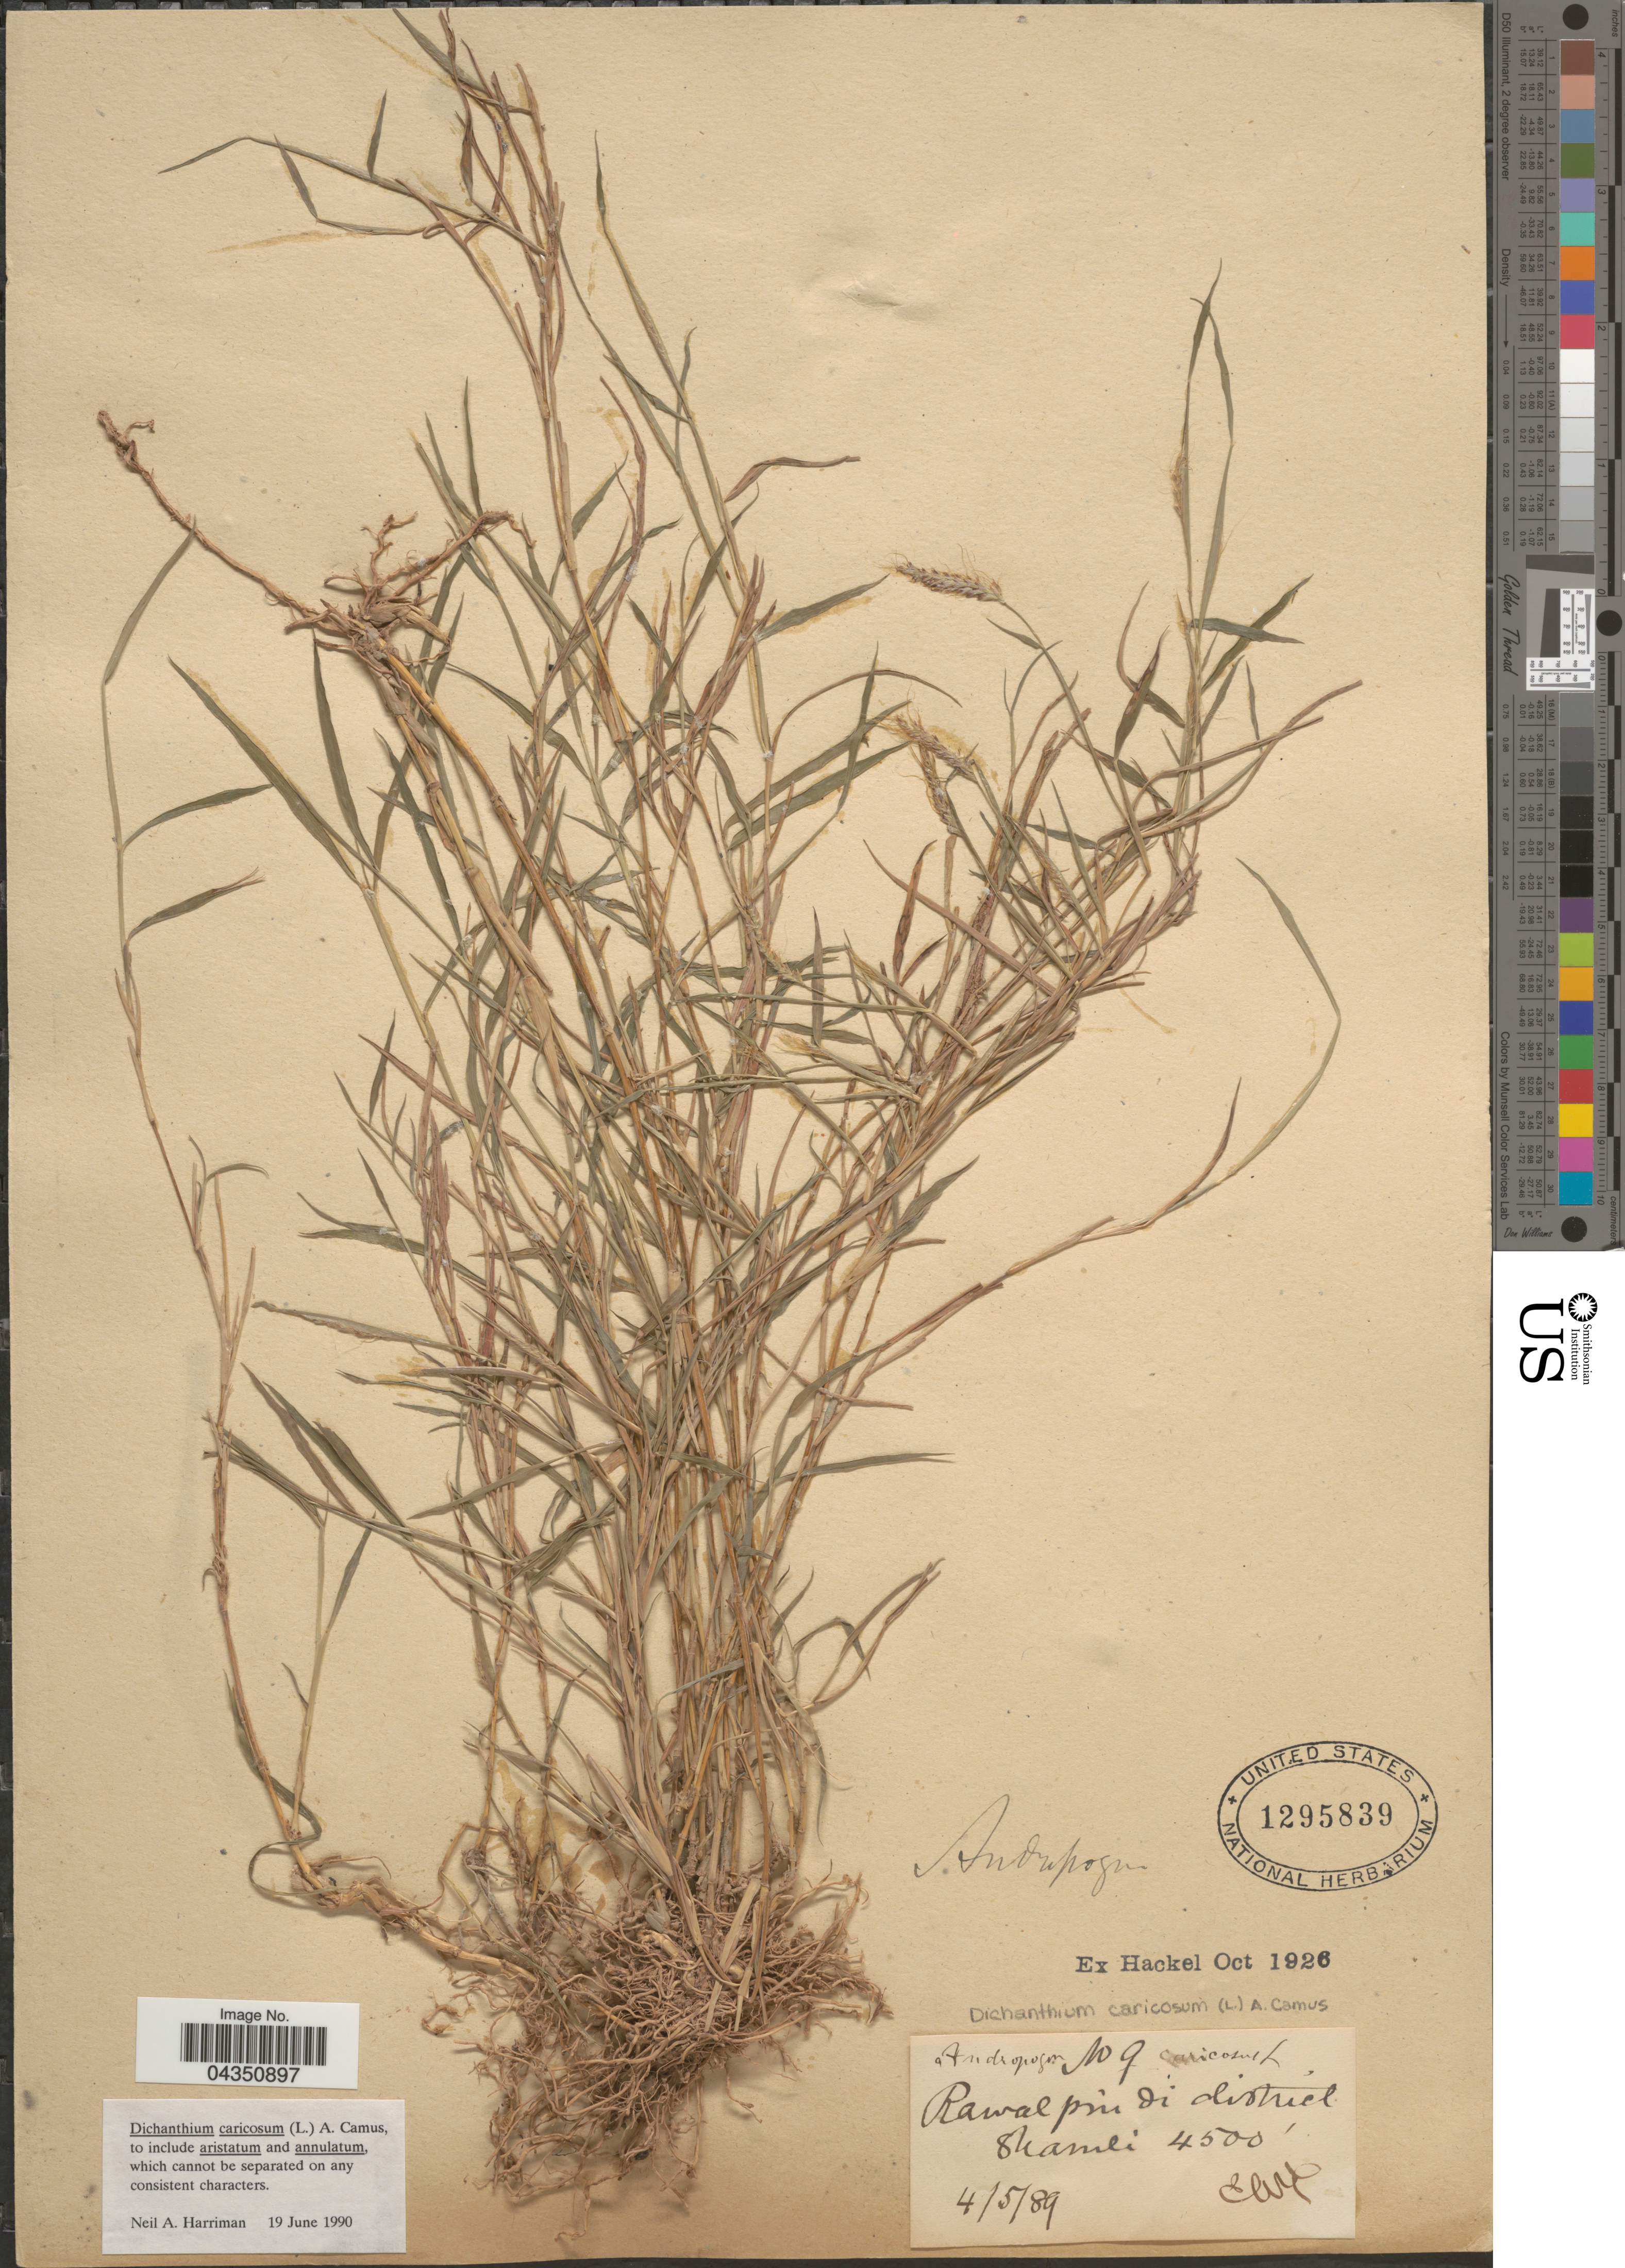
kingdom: Plantae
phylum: Tracheophyta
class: Liliopsida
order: Poales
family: Poaceae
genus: Dichanthium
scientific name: Dichanthium caricosum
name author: (L.) A. Camus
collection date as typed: Transcribed d/m/y: 4/5/89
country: Pakistan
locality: Rawalpindi district, Shamli.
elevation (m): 1372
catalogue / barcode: US 1295839